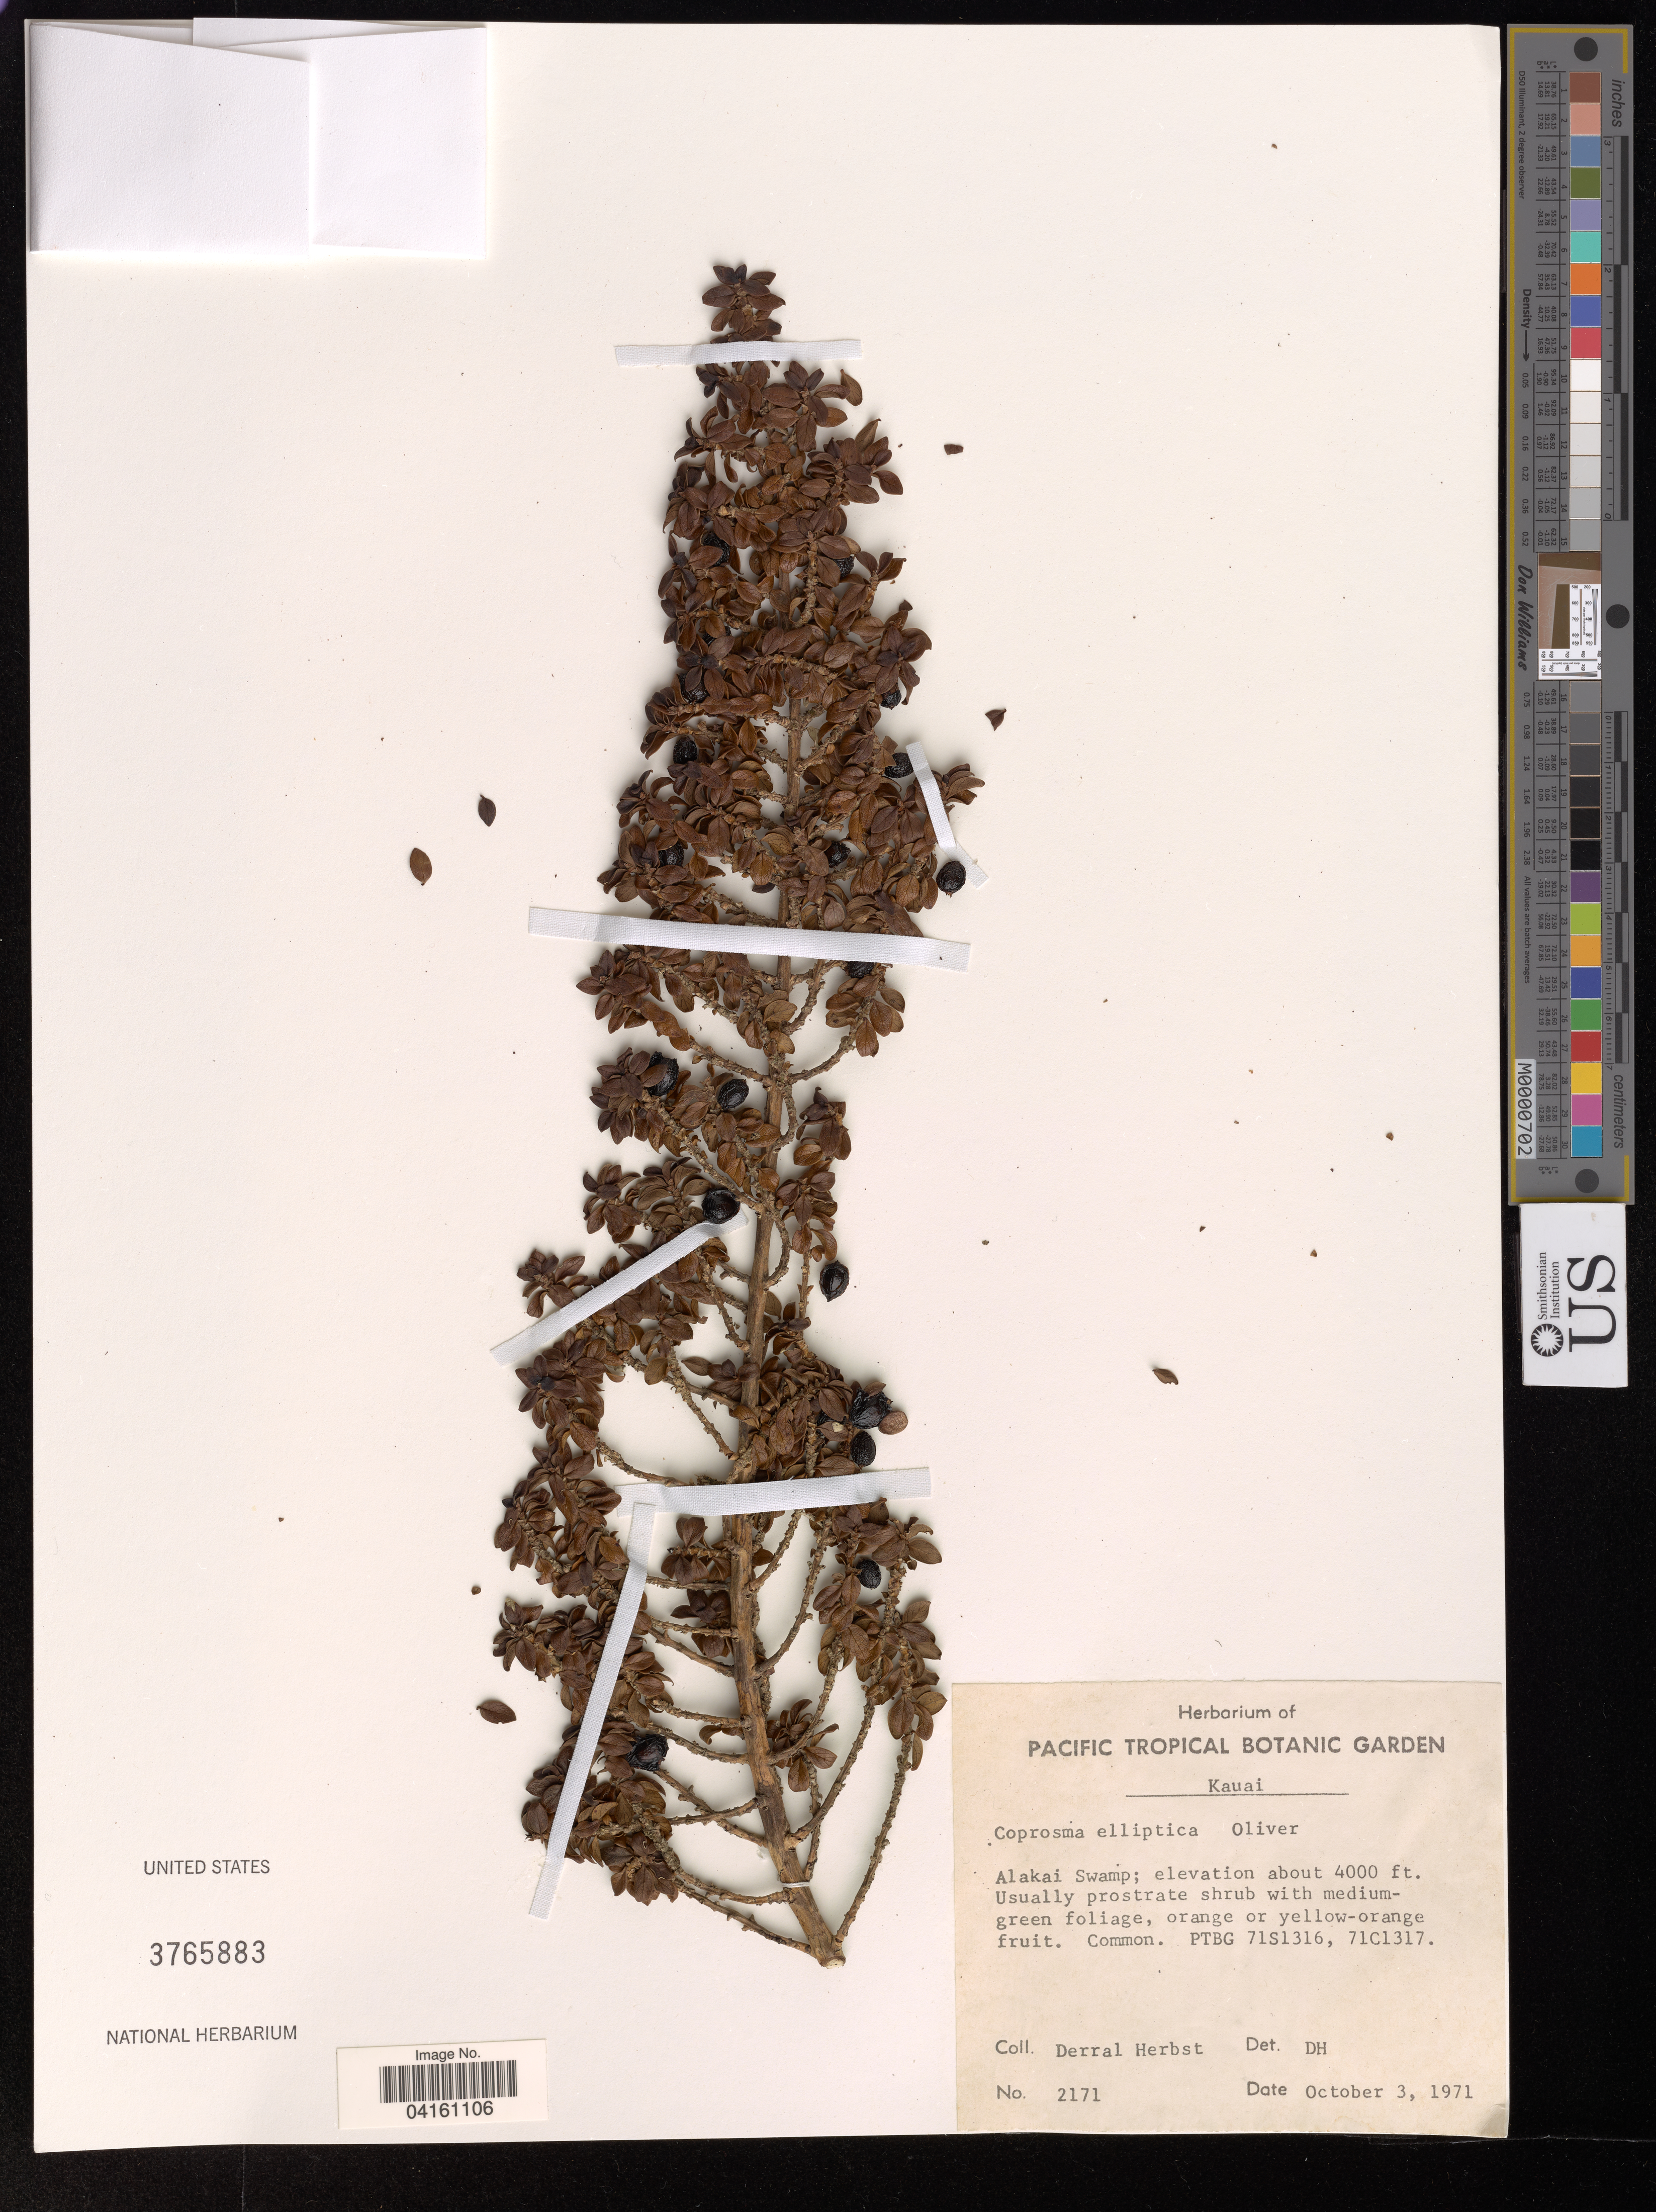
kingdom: Plantae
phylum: Tracheophyta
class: Magnoliopsida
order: Gentianales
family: Rubiaceae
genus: Coprosma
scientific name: Coprosma elliptica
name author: W.R.B. Oliv.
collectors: D. R. Herbst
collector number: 2171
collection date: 1971-10-03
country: United States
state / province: Hawaii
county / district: Kauai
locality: Kauai. Alakai Swamp. PTBG 71S1316, 71C1317.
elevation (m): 1219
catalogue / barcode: US 3765883